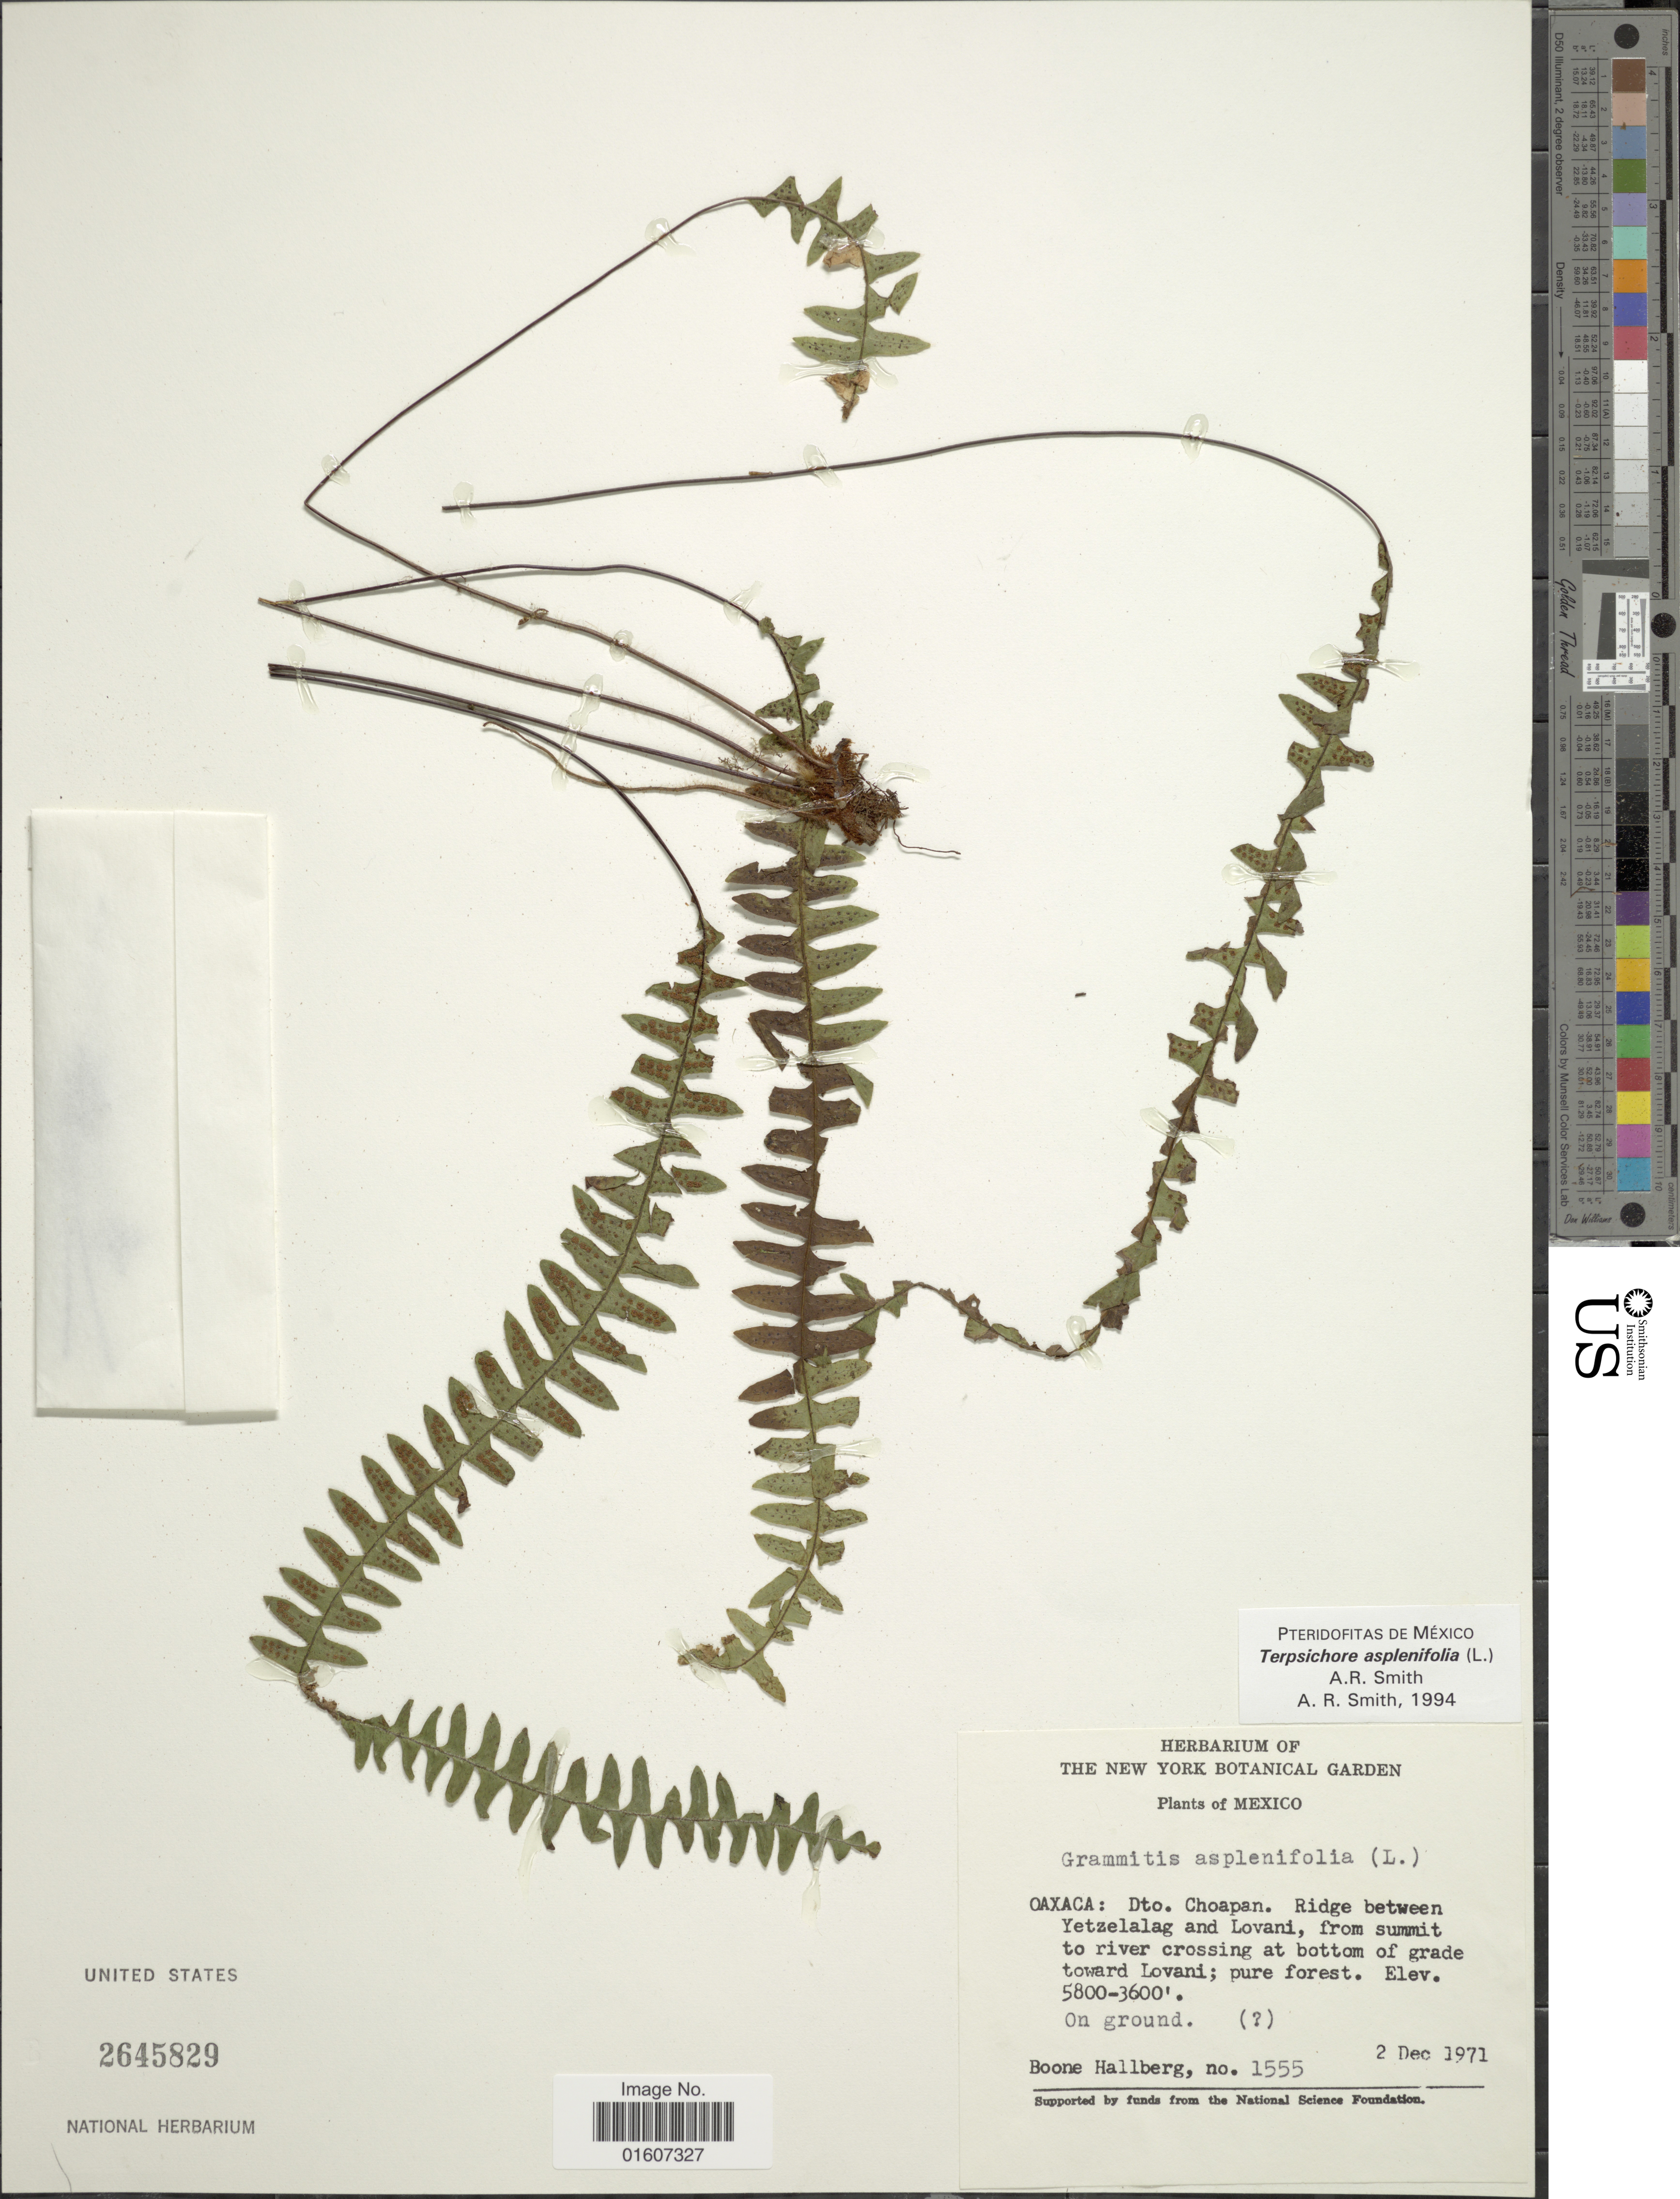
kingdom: Plantae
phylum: Tracheophyta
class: Polypodiopsida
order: Polypodiales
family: Polypodiaceae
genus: Terpsichore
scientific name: Terpsichore asplenifolia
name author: (L.) A.R. Sm.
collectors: B. Hallberg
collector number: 1555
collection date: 1971-12-02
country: Mexico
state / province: Oaxaca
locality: Dro Choapan. Ridge between Yetzelalag and Lovani, from summit to river crossing at bottom of grade toward Lovani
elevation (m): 1097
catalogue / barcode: US 2645829